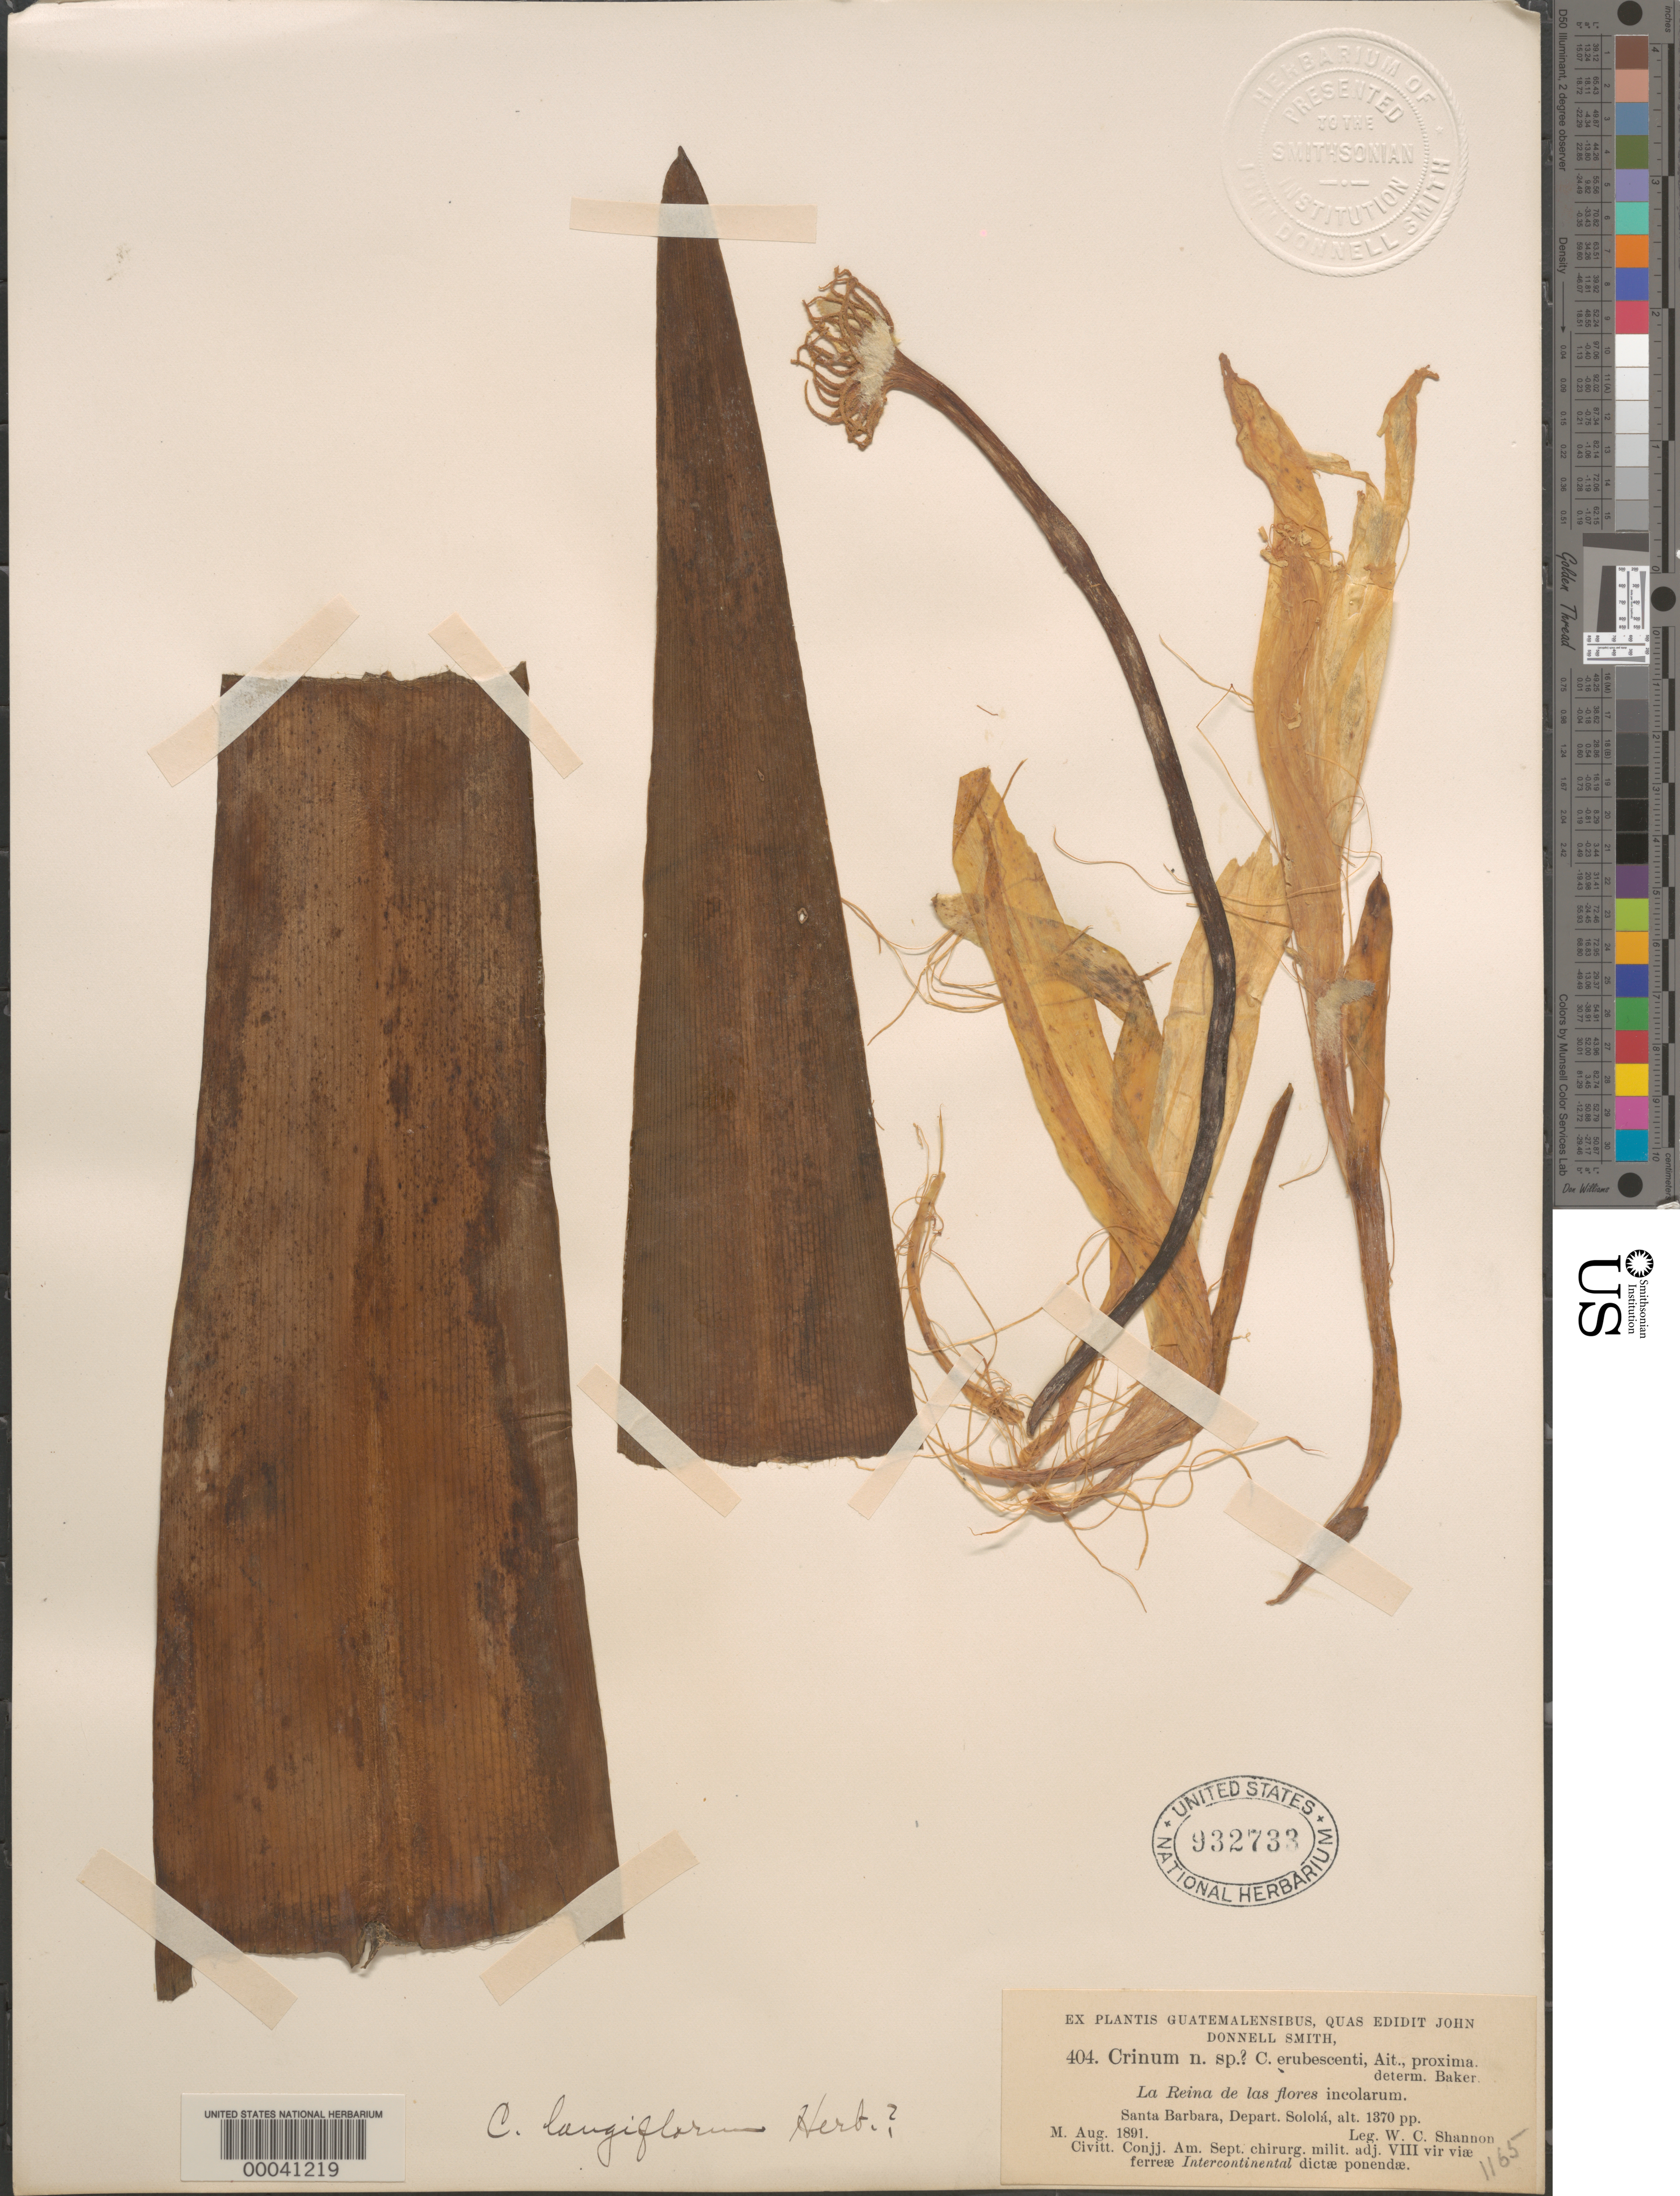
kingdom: Plantae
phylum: Tracheophyta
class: Liliopsida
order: Asparagales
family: Amaryllidaceae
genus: Crinum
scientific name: Crinum longiflorum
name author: Herb.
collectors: W. C. Shannon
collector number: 404 J.d.s.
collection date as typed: Aug 1891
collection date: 1891-08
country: Guatemala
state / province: Sololá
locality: Santa Bárbara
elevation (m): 418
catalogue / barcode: US 932733